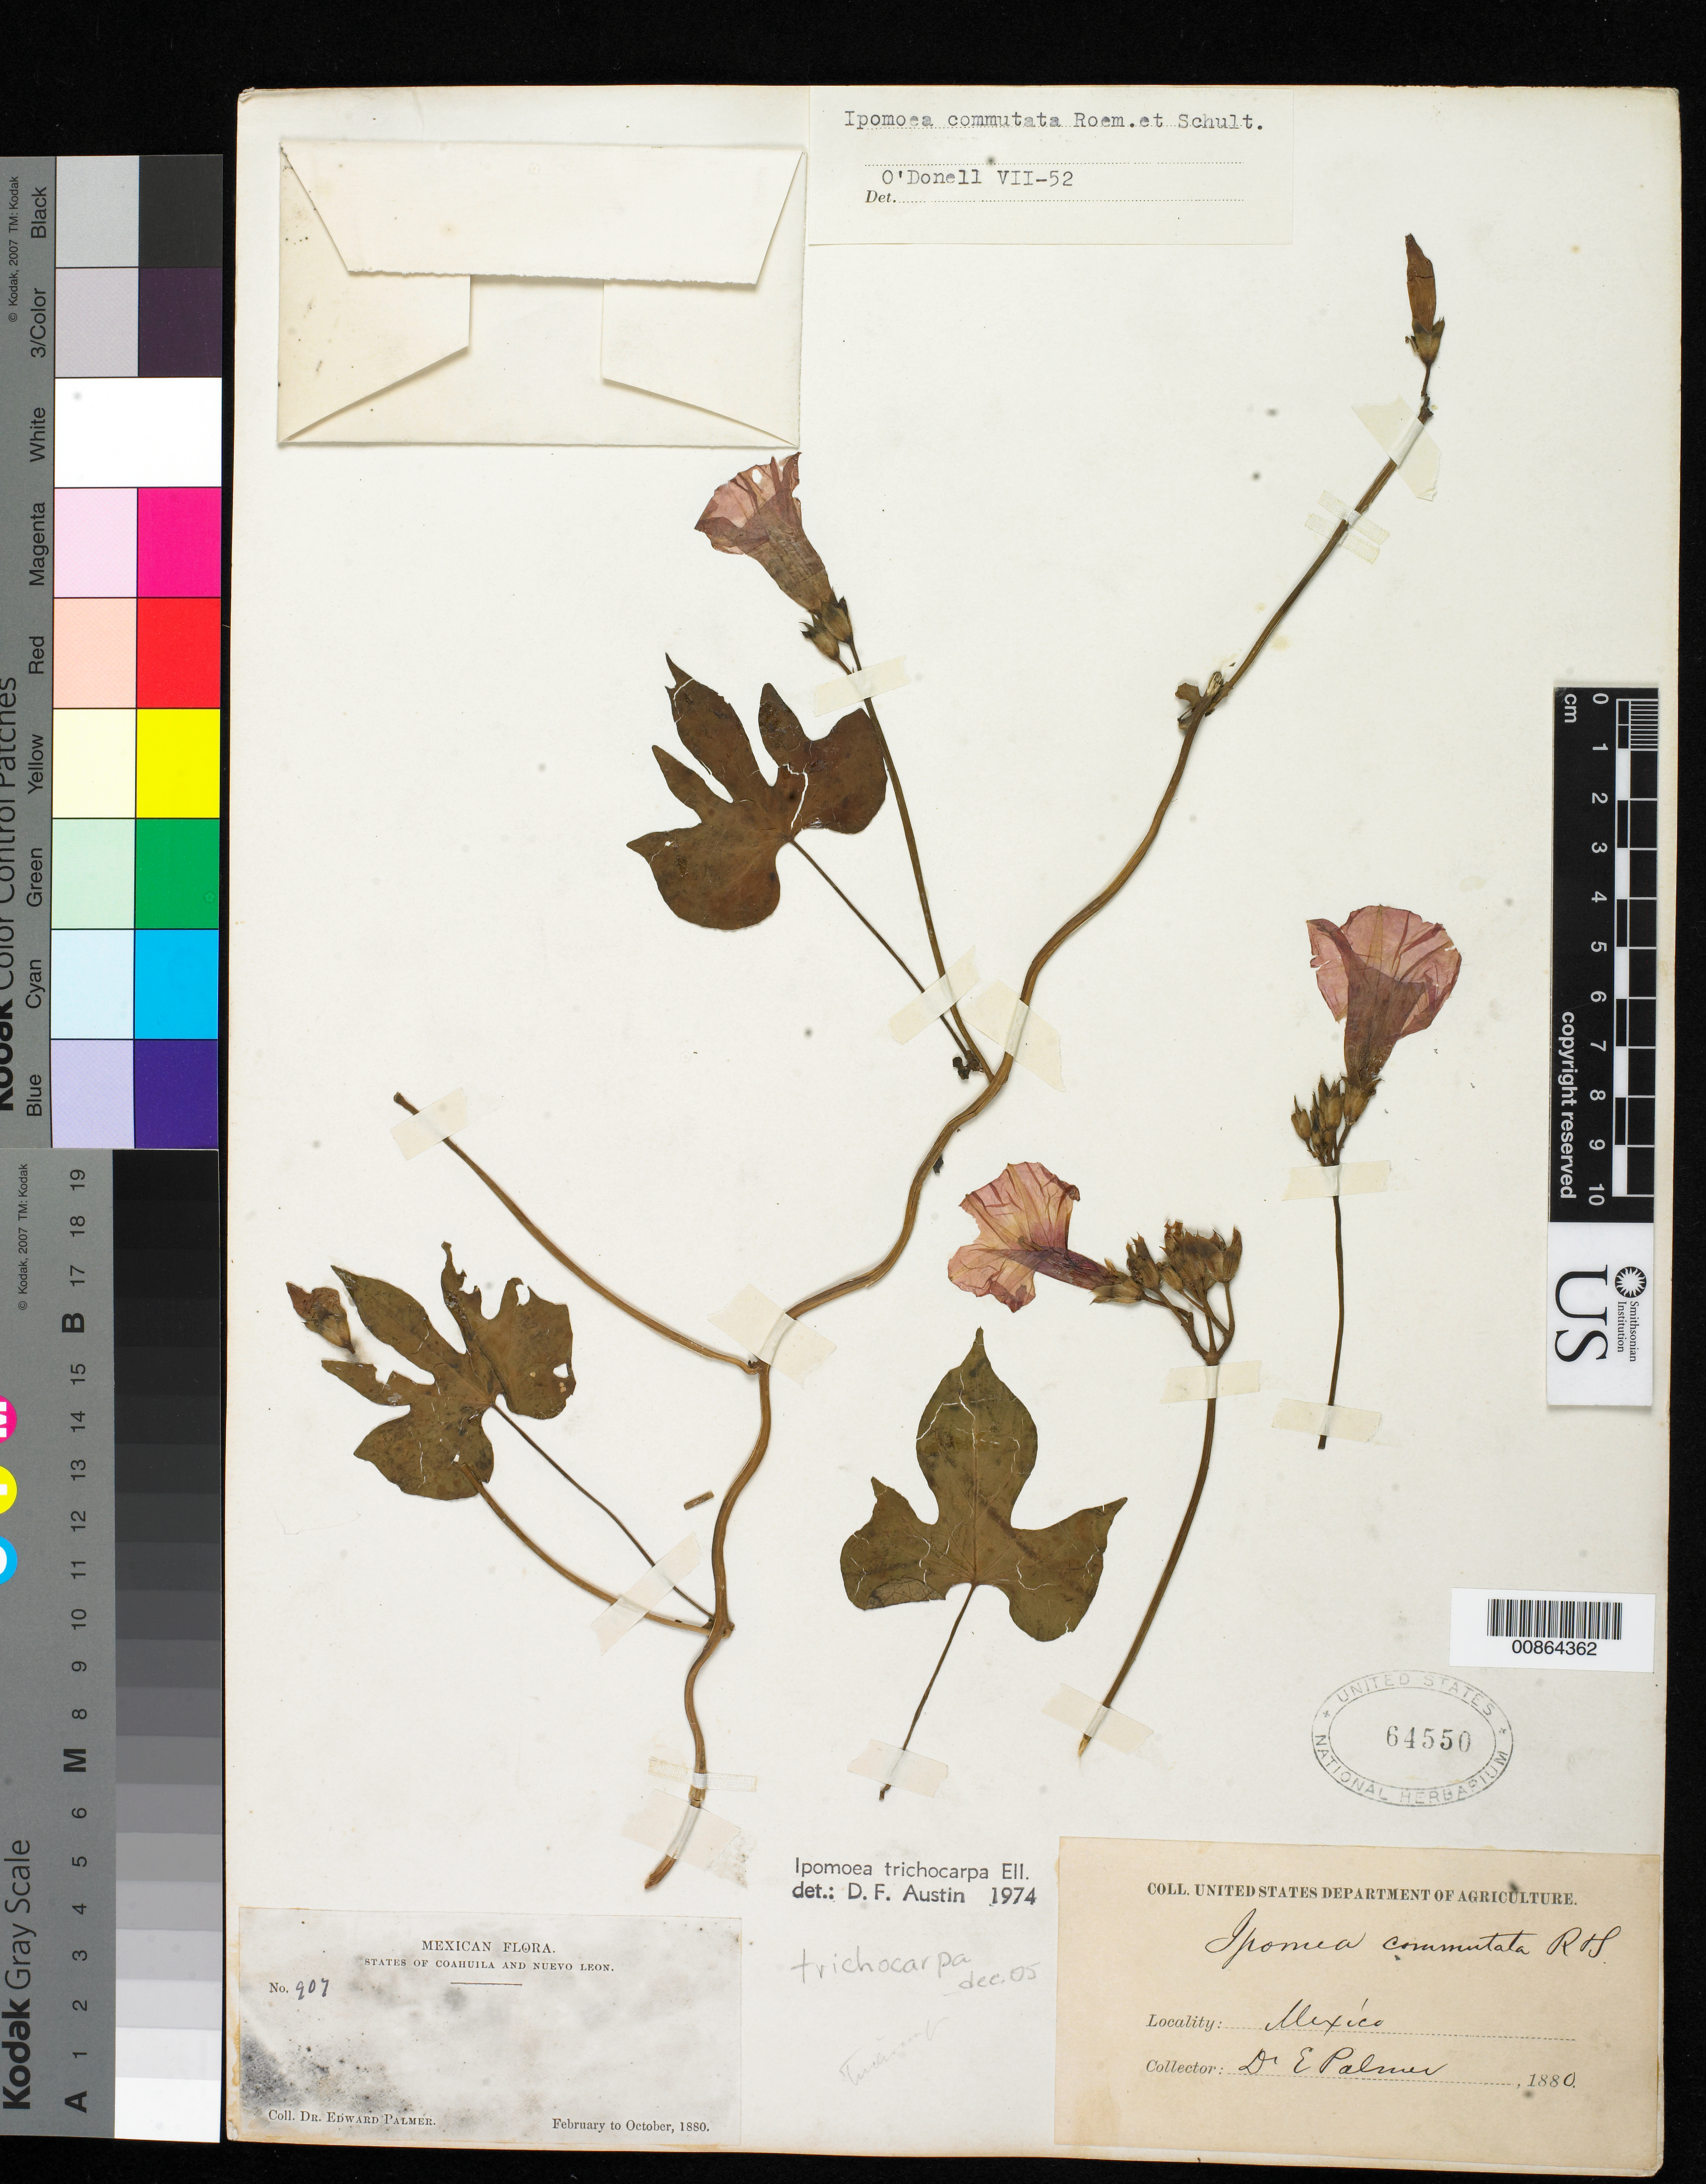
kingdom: Plantae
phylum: Tracheophyta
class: Magnoliopsida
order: Solanales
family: Convolvulaceae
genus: Ipomoea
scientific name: Ipomoea trichocarpa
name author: Elliott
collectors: E. Palmer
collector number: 907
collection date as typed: Feb 1880 to -- Oct 1880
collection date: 1880-02/1880-10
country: Mexico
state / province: Coahuila / Nuevo León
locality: States of Coahuila and Nuevo León.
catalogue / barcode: US 64550